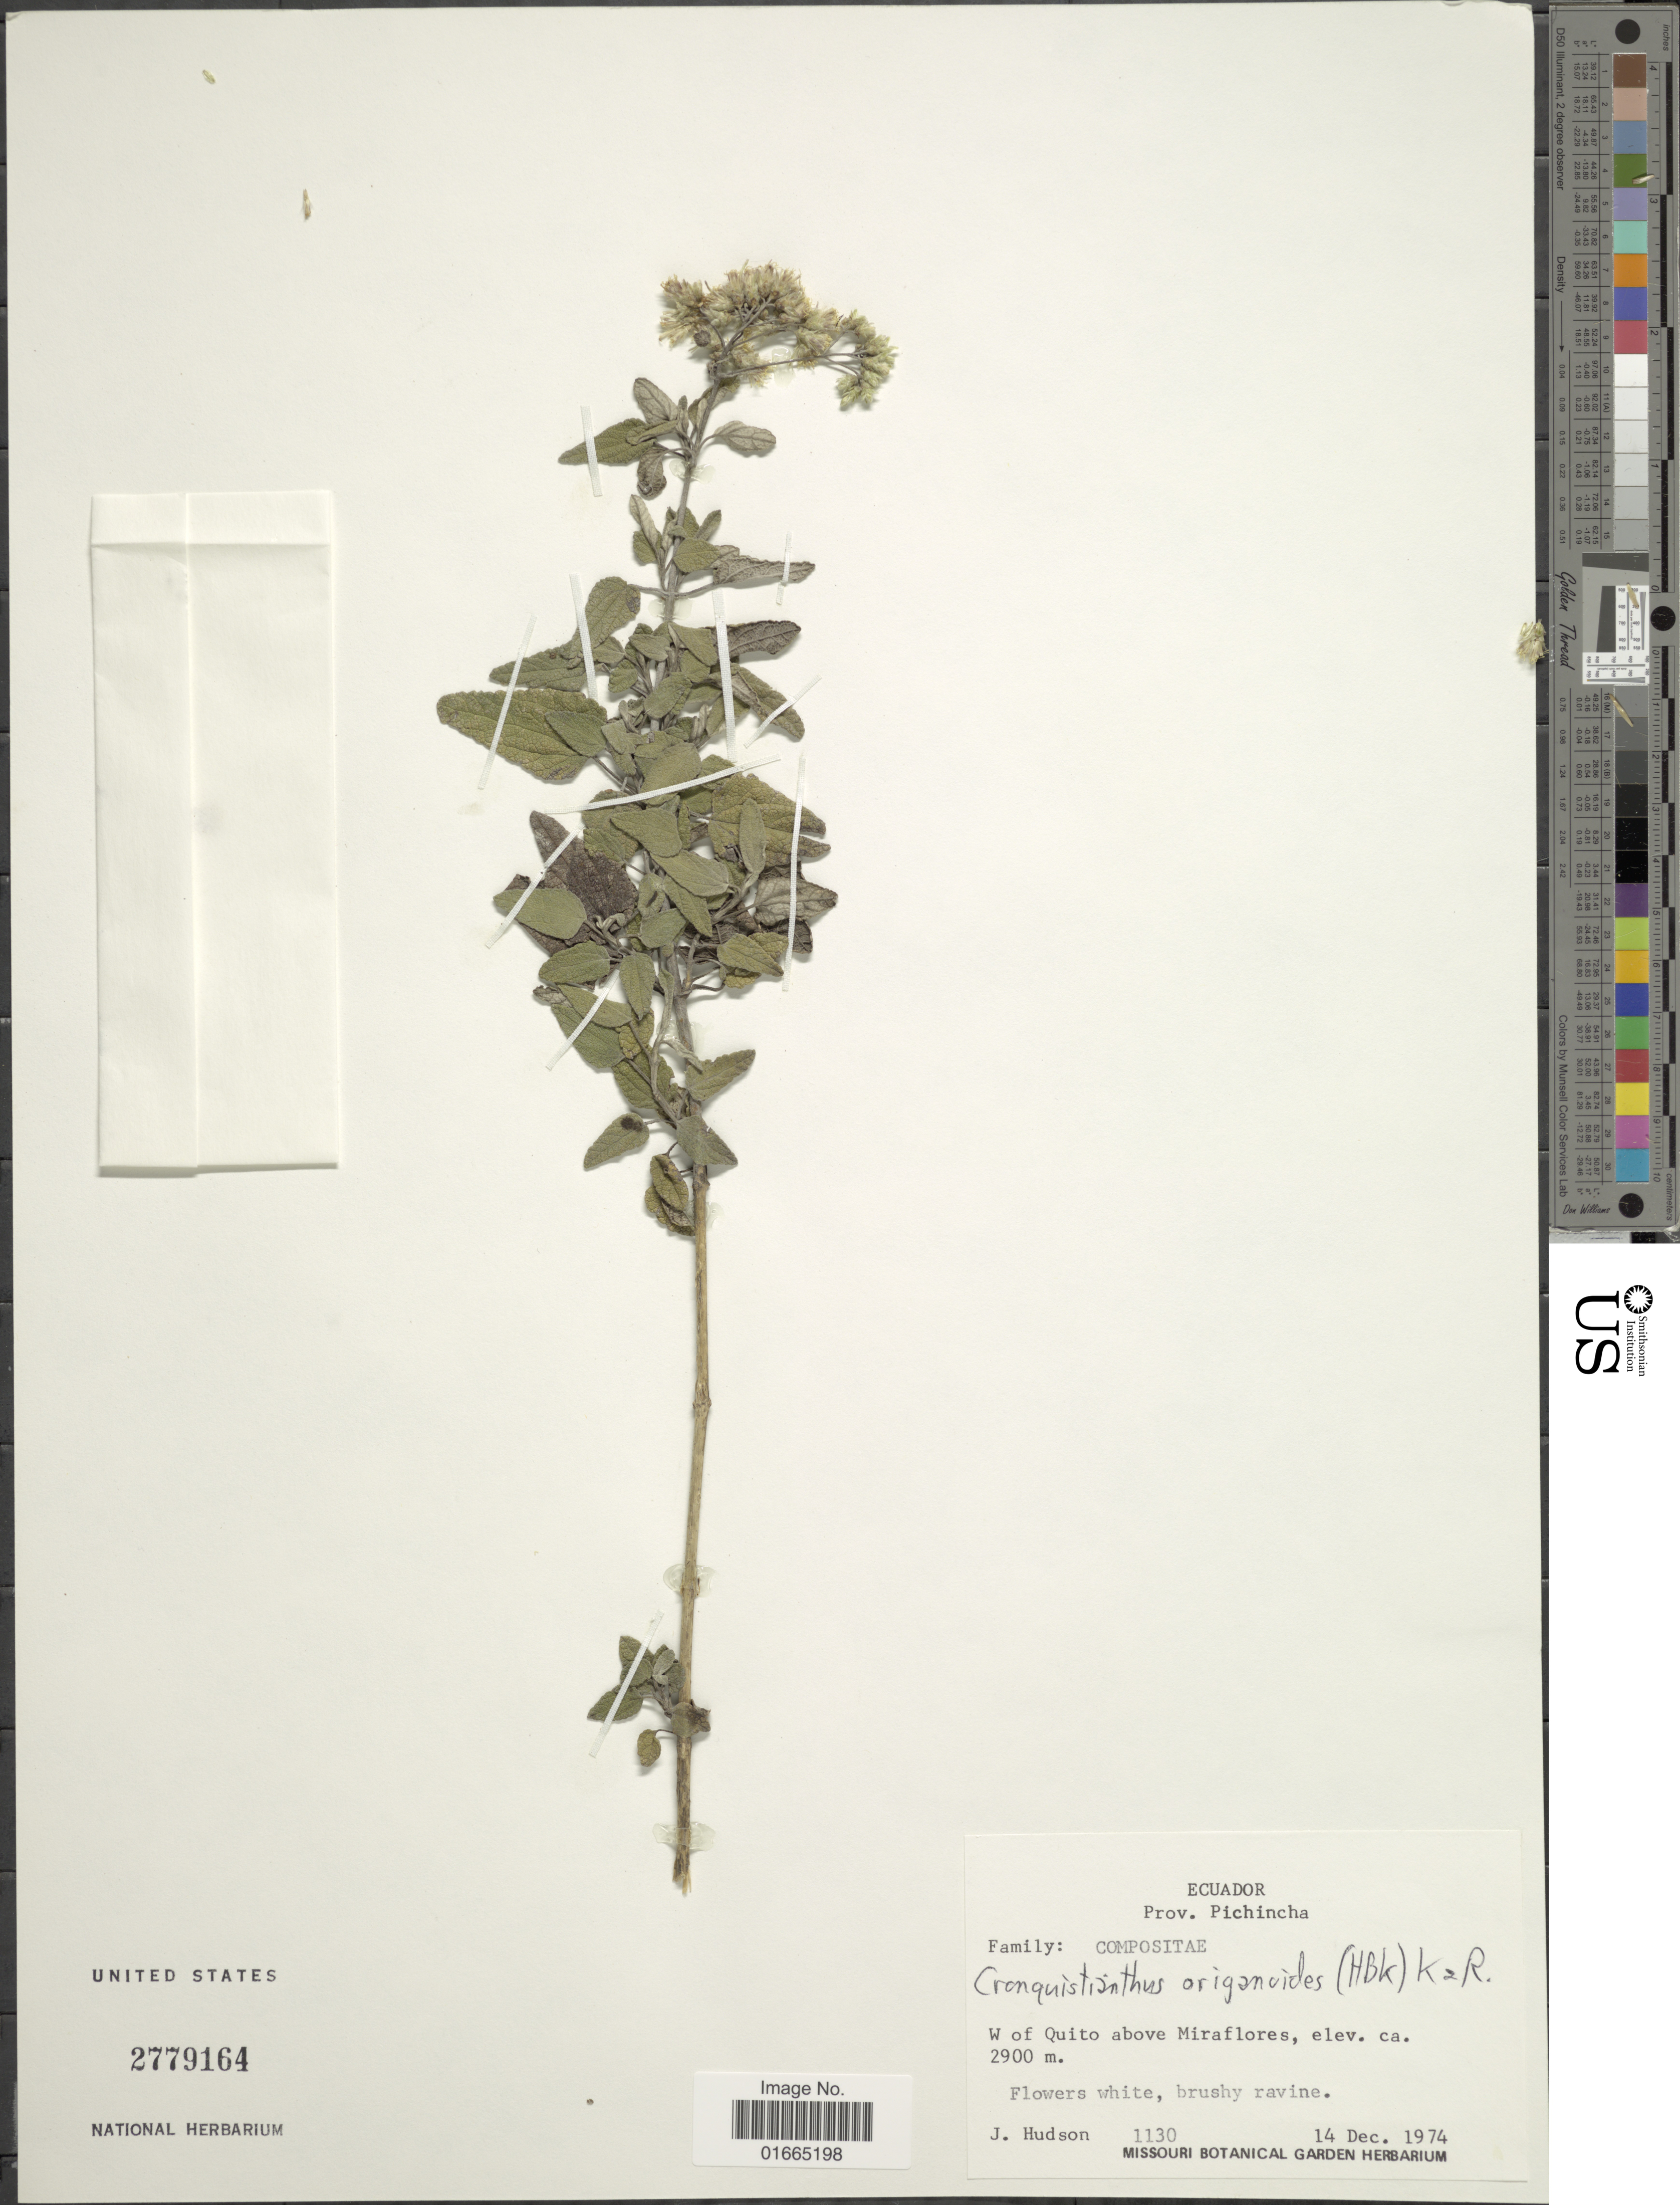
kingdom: Plantae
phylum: Tracheophyta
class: Magnoliopsida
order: Asterales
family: Asteraceae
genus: Cronquistianthus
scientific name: Cronquistianthus origanoides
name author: (Kunth) R.M. King & H. Rob.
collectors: J. Hudson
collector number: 1130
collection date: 1974-12-14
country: Ecuador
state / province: Pichincha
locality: Prov. Pichincha. W of Quito above Miraflores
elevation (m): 2900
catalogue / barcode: US 2779164